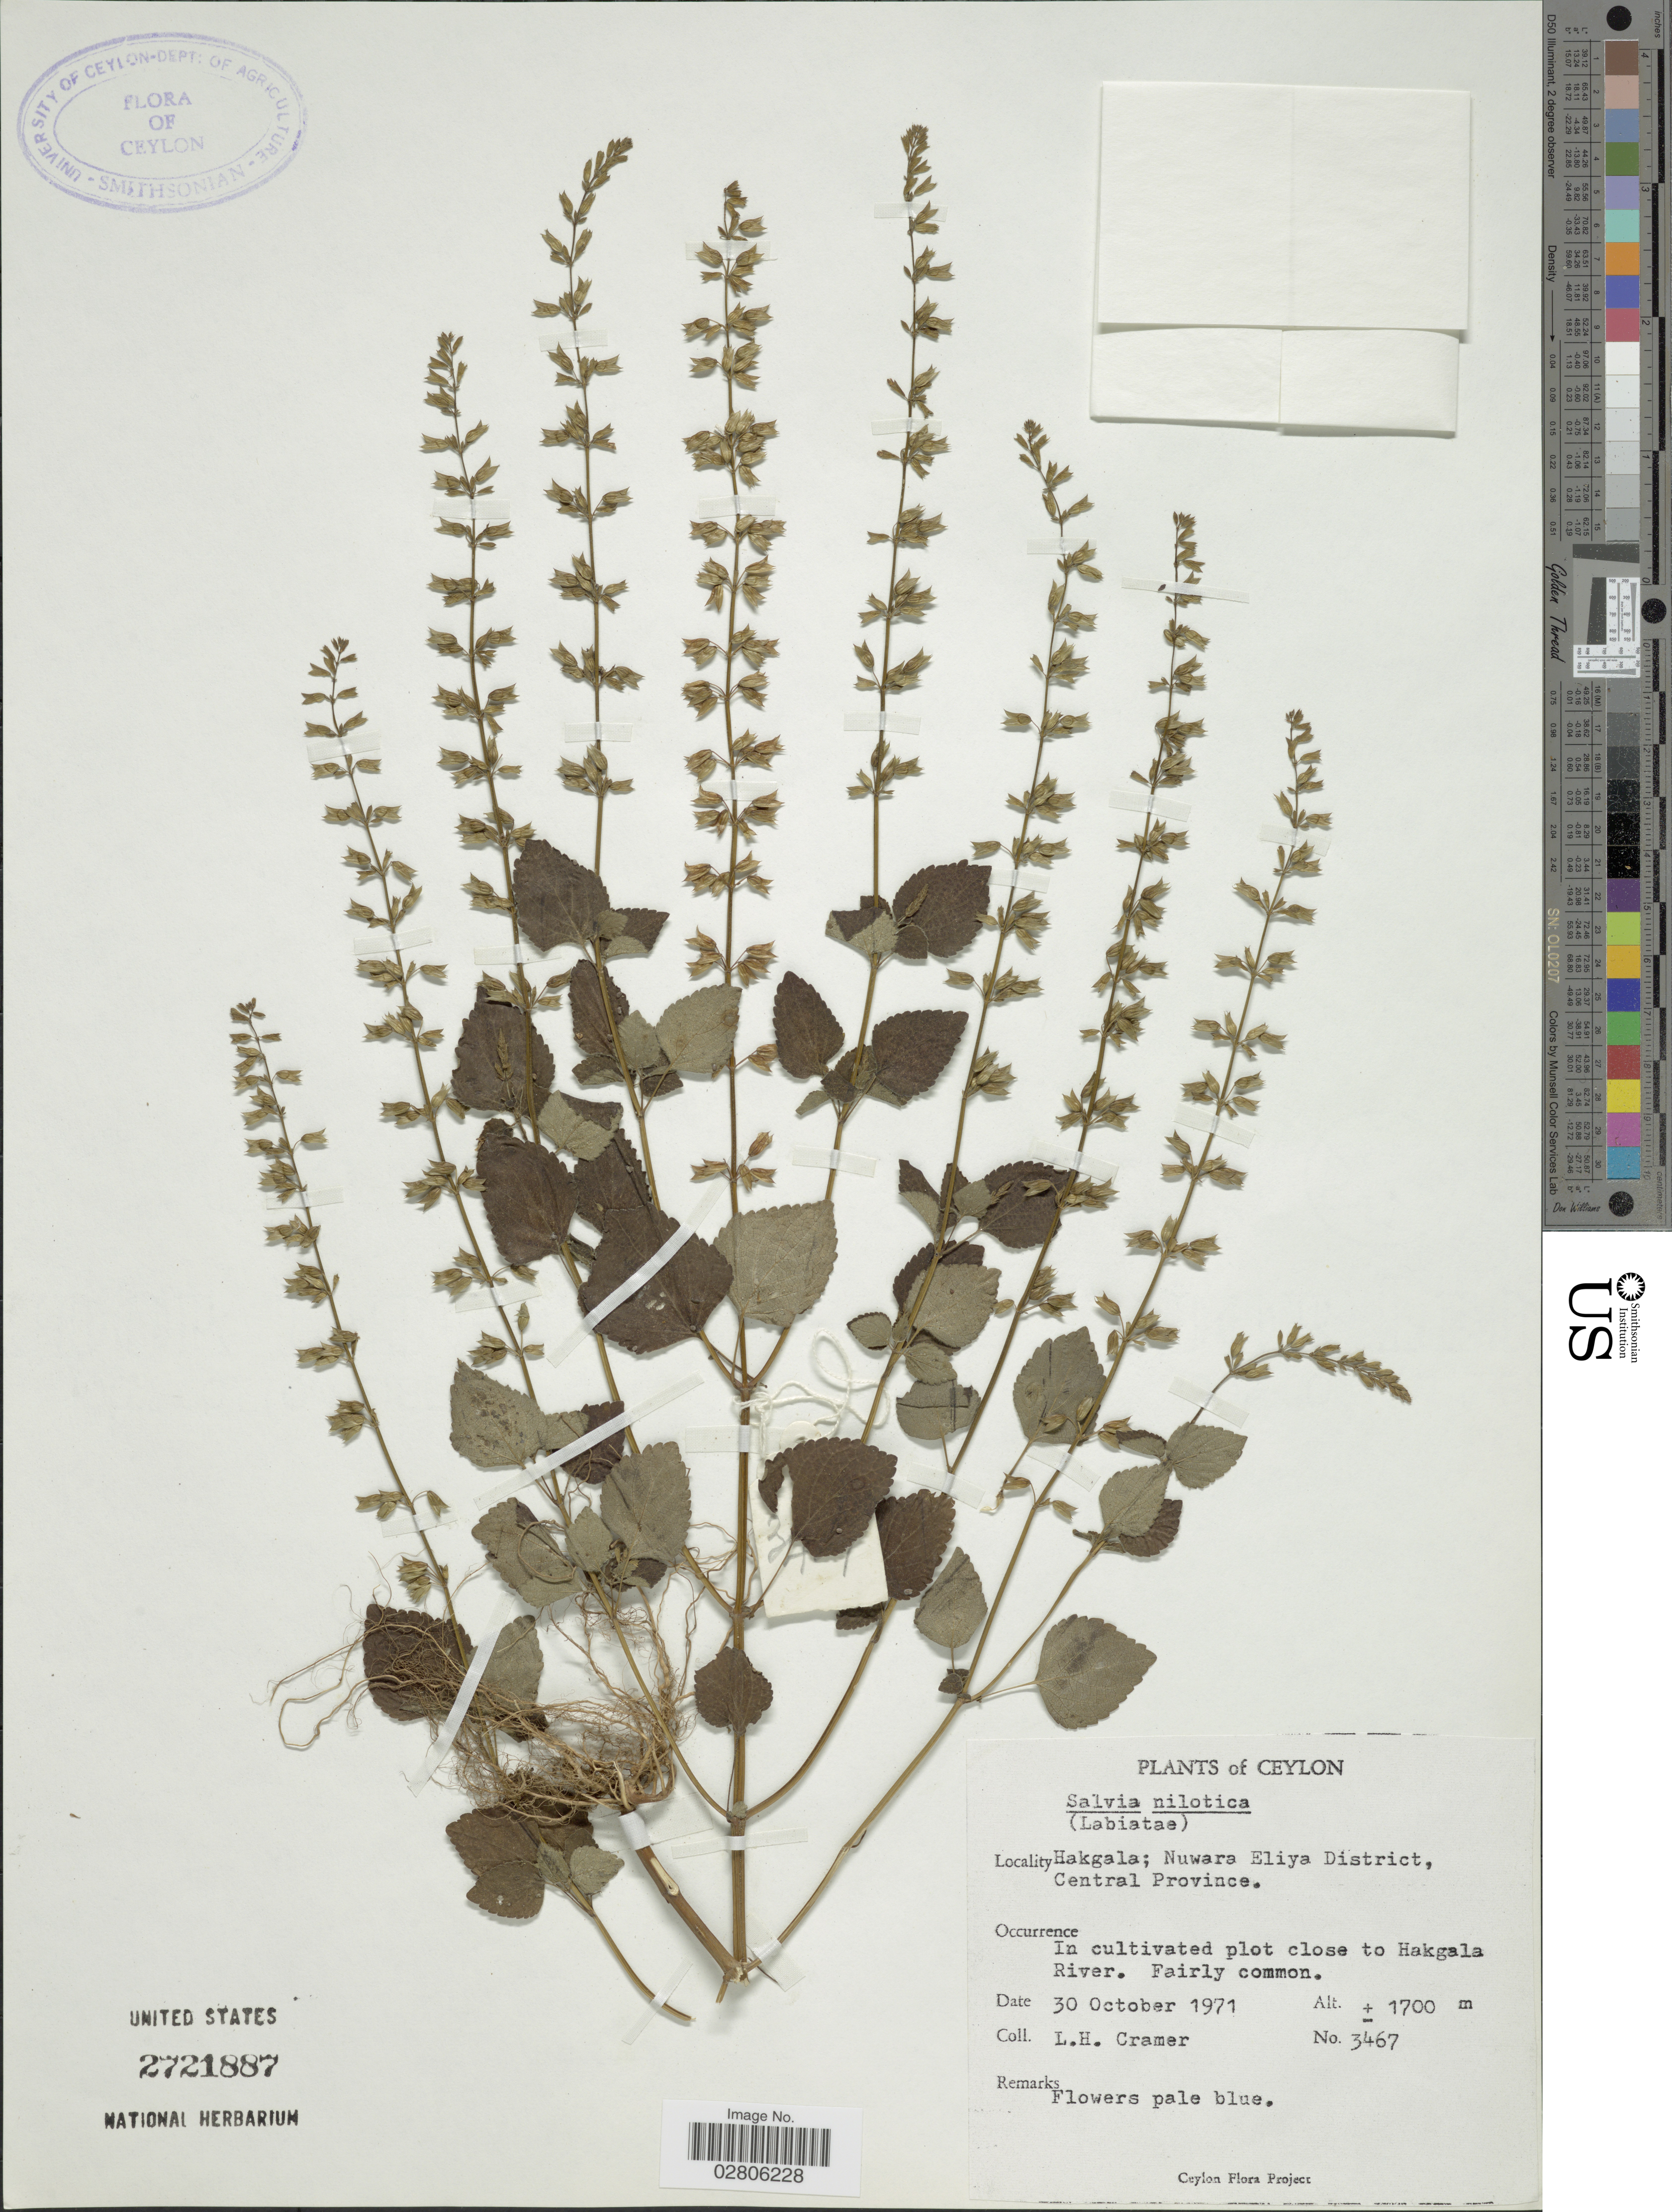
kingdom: Plantae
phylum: Tracheophyta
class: Magnoliopsida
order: Lamiales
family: Lamiaceae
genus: Salvia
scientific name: Salvia nilotica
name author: Juss. ex Jacq.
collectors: L. H. Cramer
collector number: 3467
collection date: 1971-10-30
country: Sri Lanka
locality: Ceylon, Hakgala , Nuwara Eliya District, Central Province, In cultivated plot close to Hakgala River.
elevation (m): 1700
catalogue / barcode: US 2721887